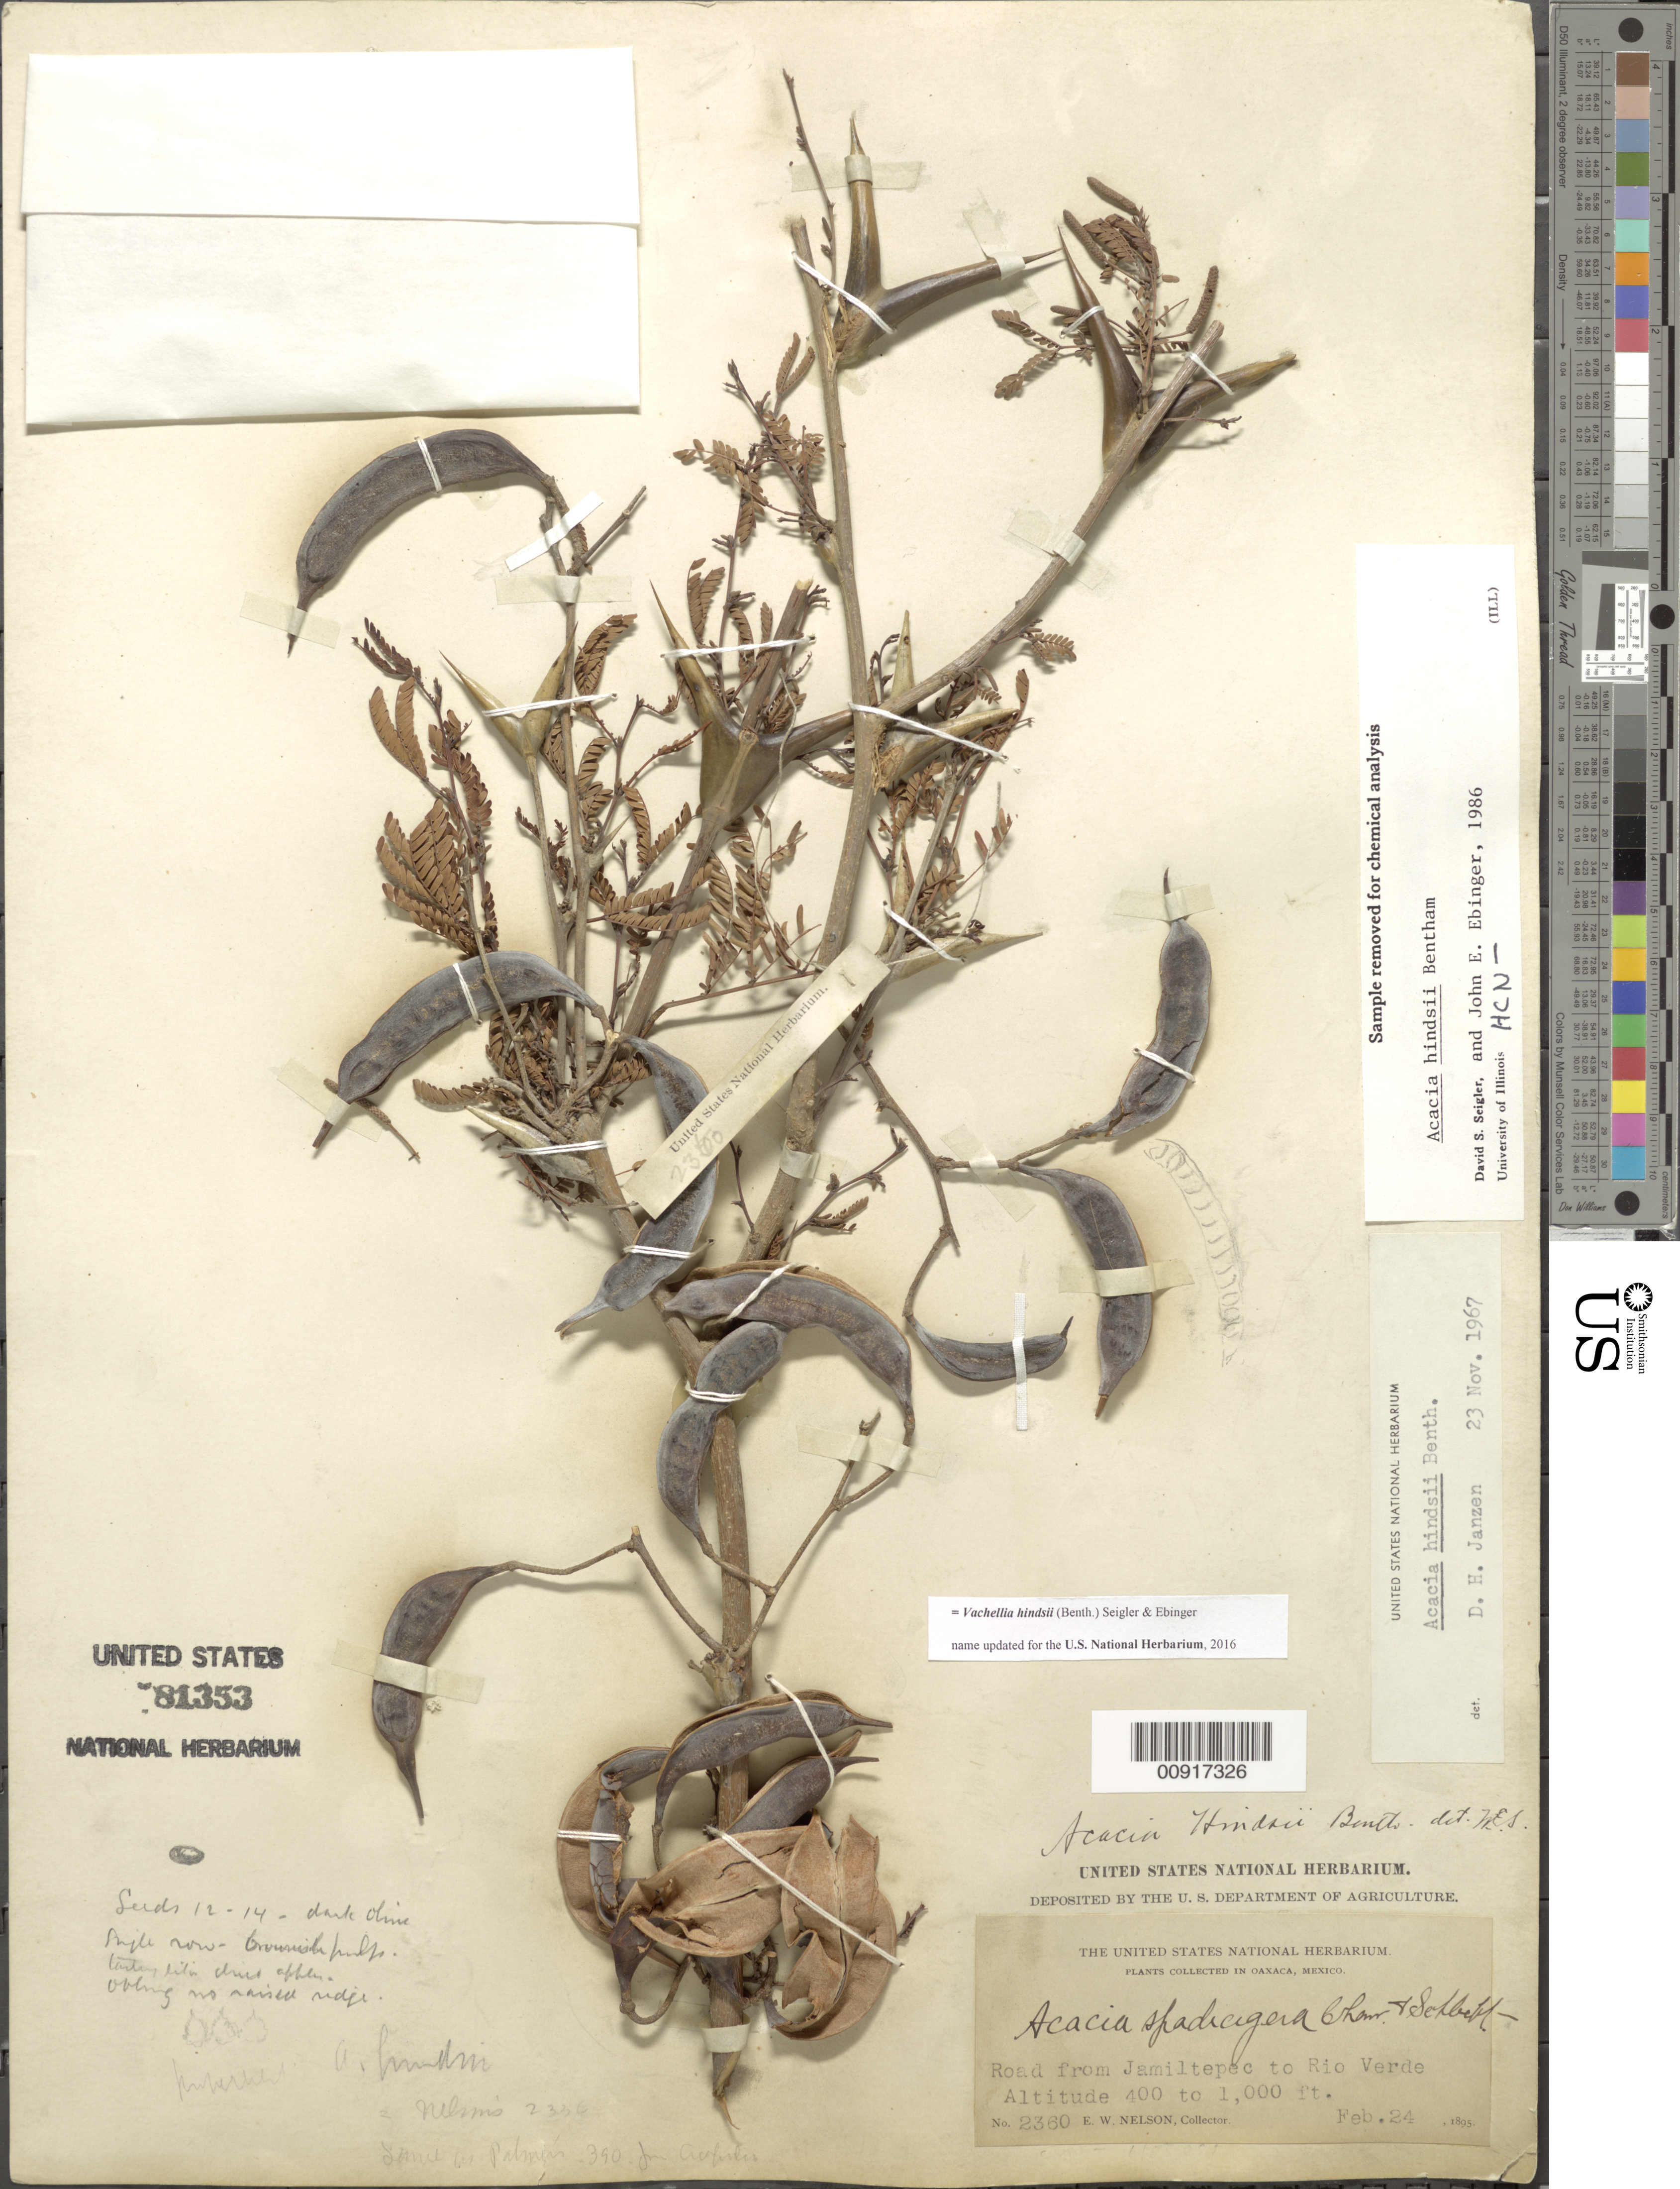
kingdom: Plantae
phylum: Tracheophyta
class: Magnoliopsida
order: Fabales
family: Fabaceae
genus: Vachellia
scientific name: Vachellia hindsii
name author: (Benth.) Seigler & Ebinger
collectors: E. W. Nelson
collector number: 2360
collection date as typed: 24 Feb 1895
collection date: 1895-02-24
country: Mexico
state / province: Oaxaca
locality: Road from Jamiltepec to Río Verde.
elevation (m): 122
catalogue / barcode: US 81353